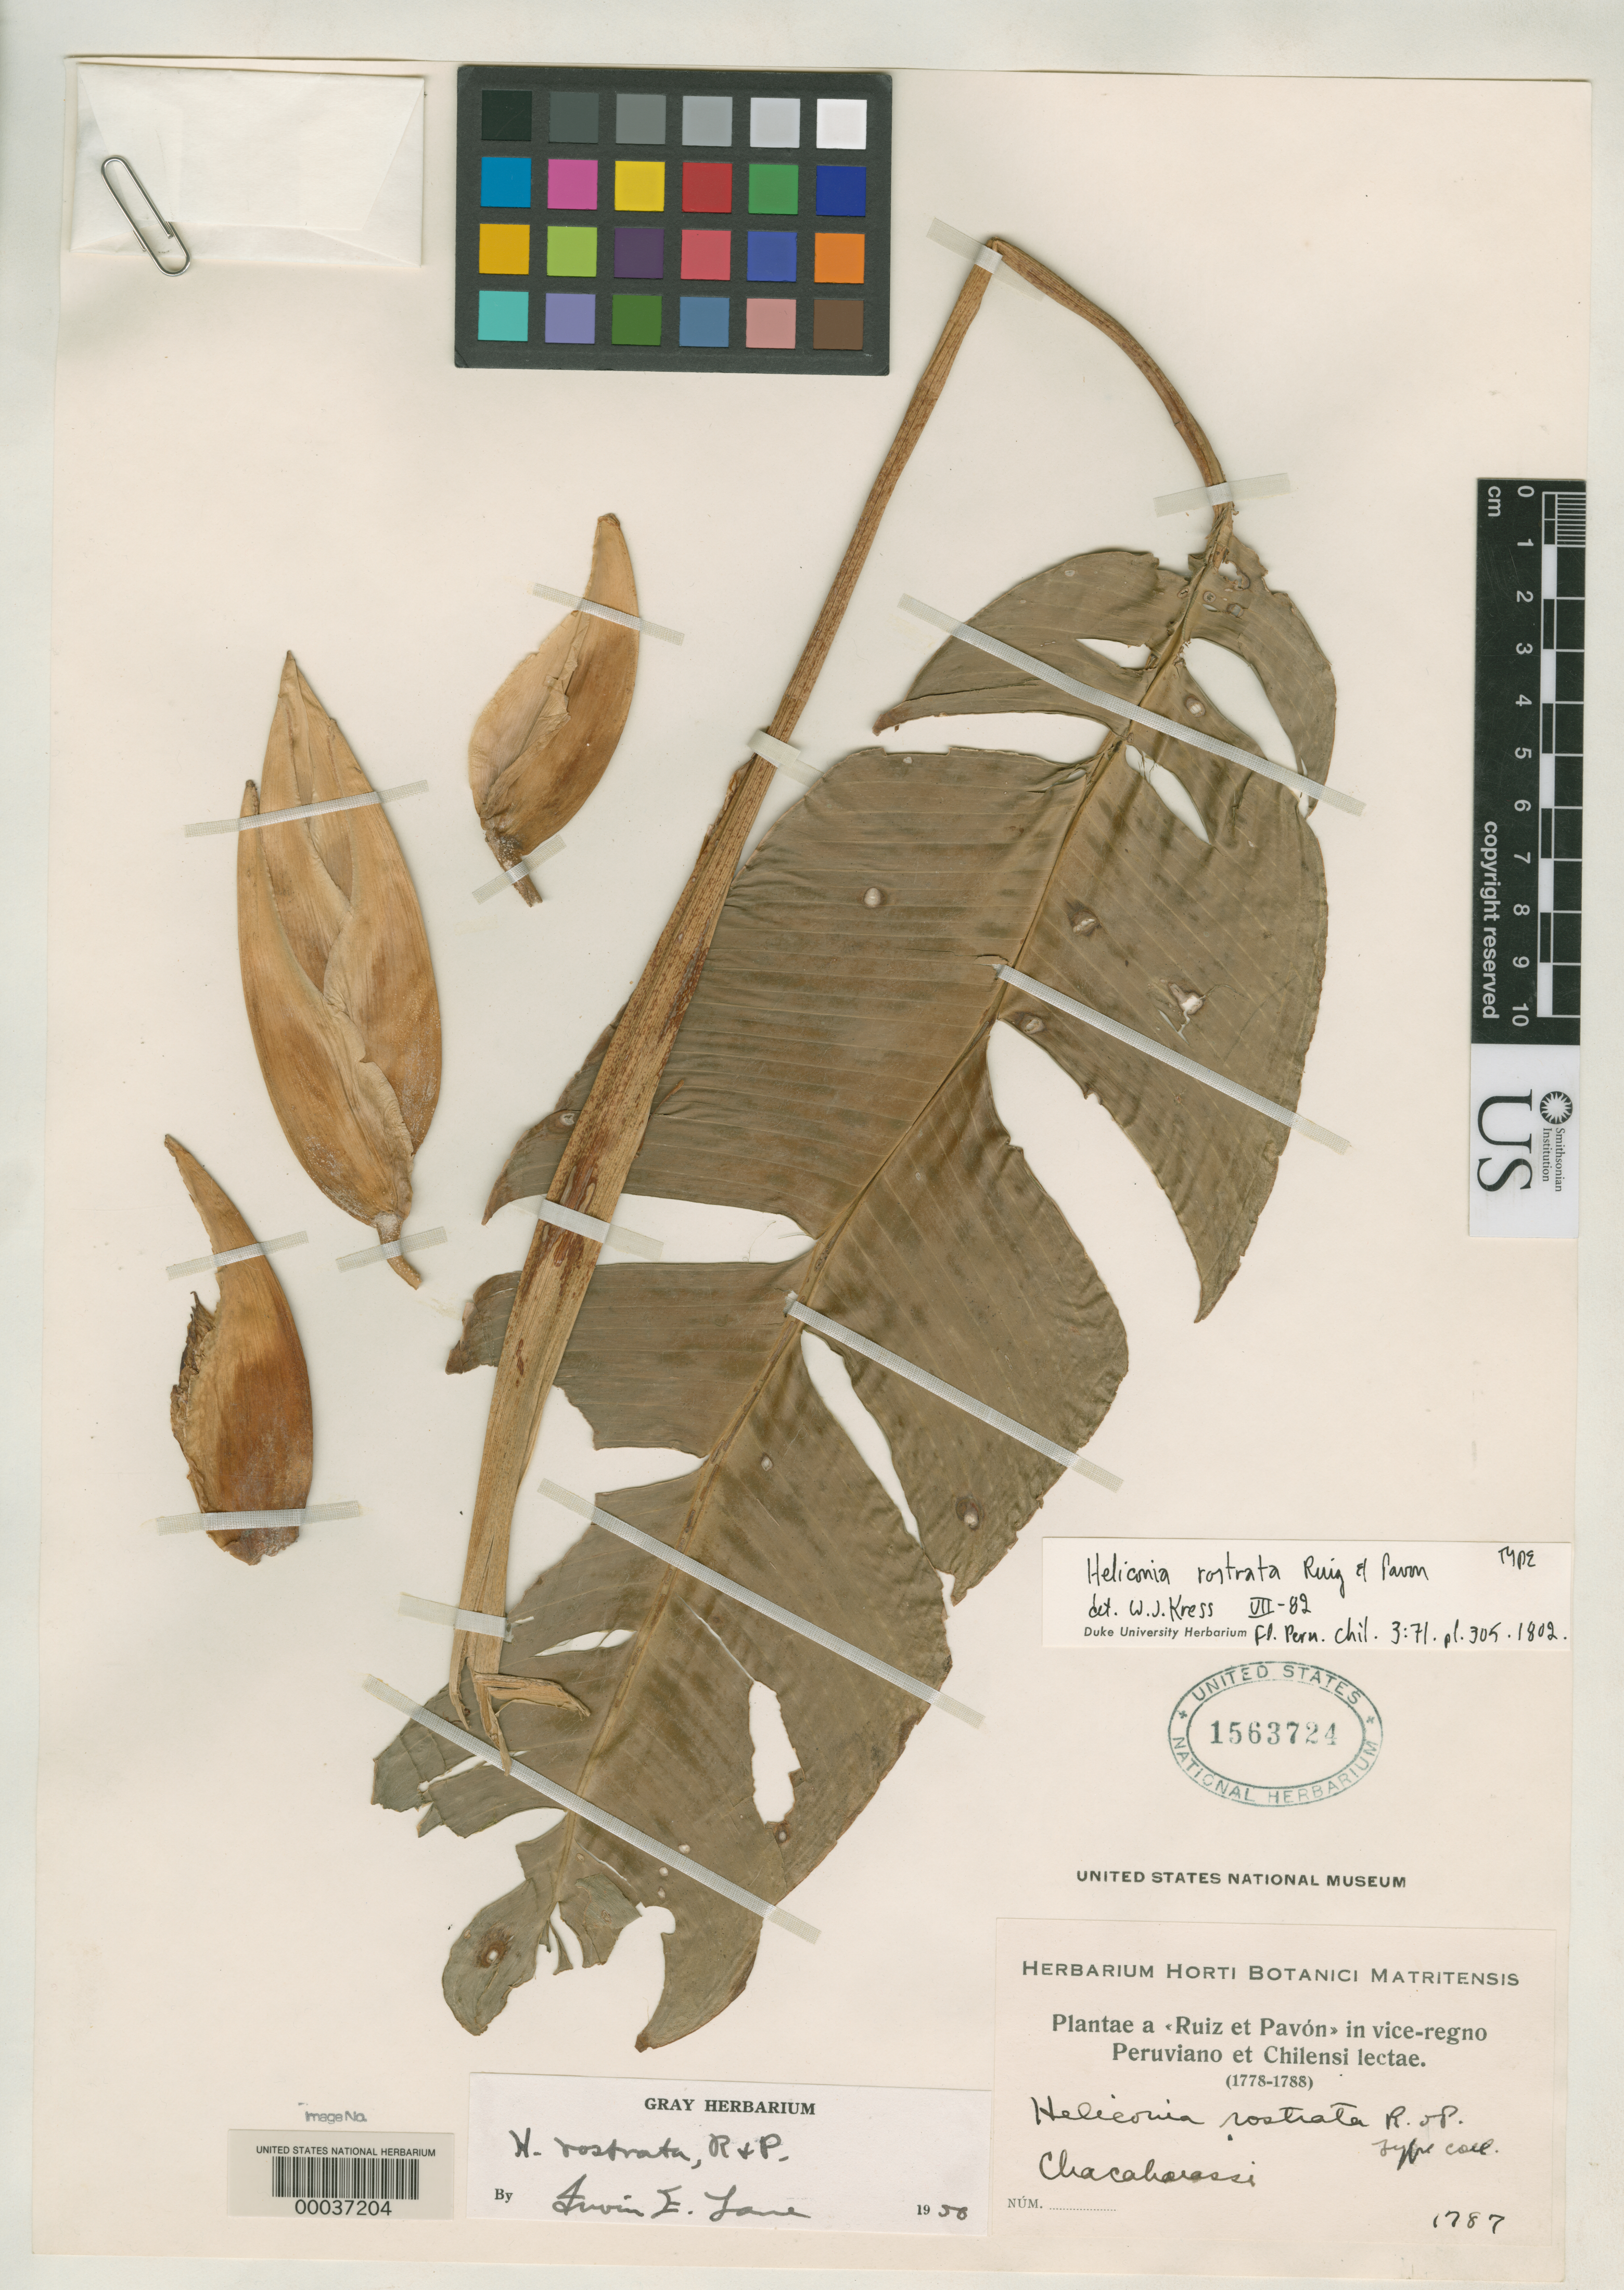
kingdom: Plantae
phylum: Tracheophyta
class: Liliopsida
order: Zingiberales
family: Heliconiaceae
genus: Heliconia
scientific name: Heliconia rostrata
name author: Ruiz & Pav.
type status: Type Fragment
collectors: H. Ruiz López & J. A. Pavón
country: Peru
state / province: San Martín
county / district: Mariscal Cáceres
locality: Rio Huallaga, margen Derecha del; Balsa Probana; dtto. Tocache Nuevo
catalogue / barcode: US 1563724